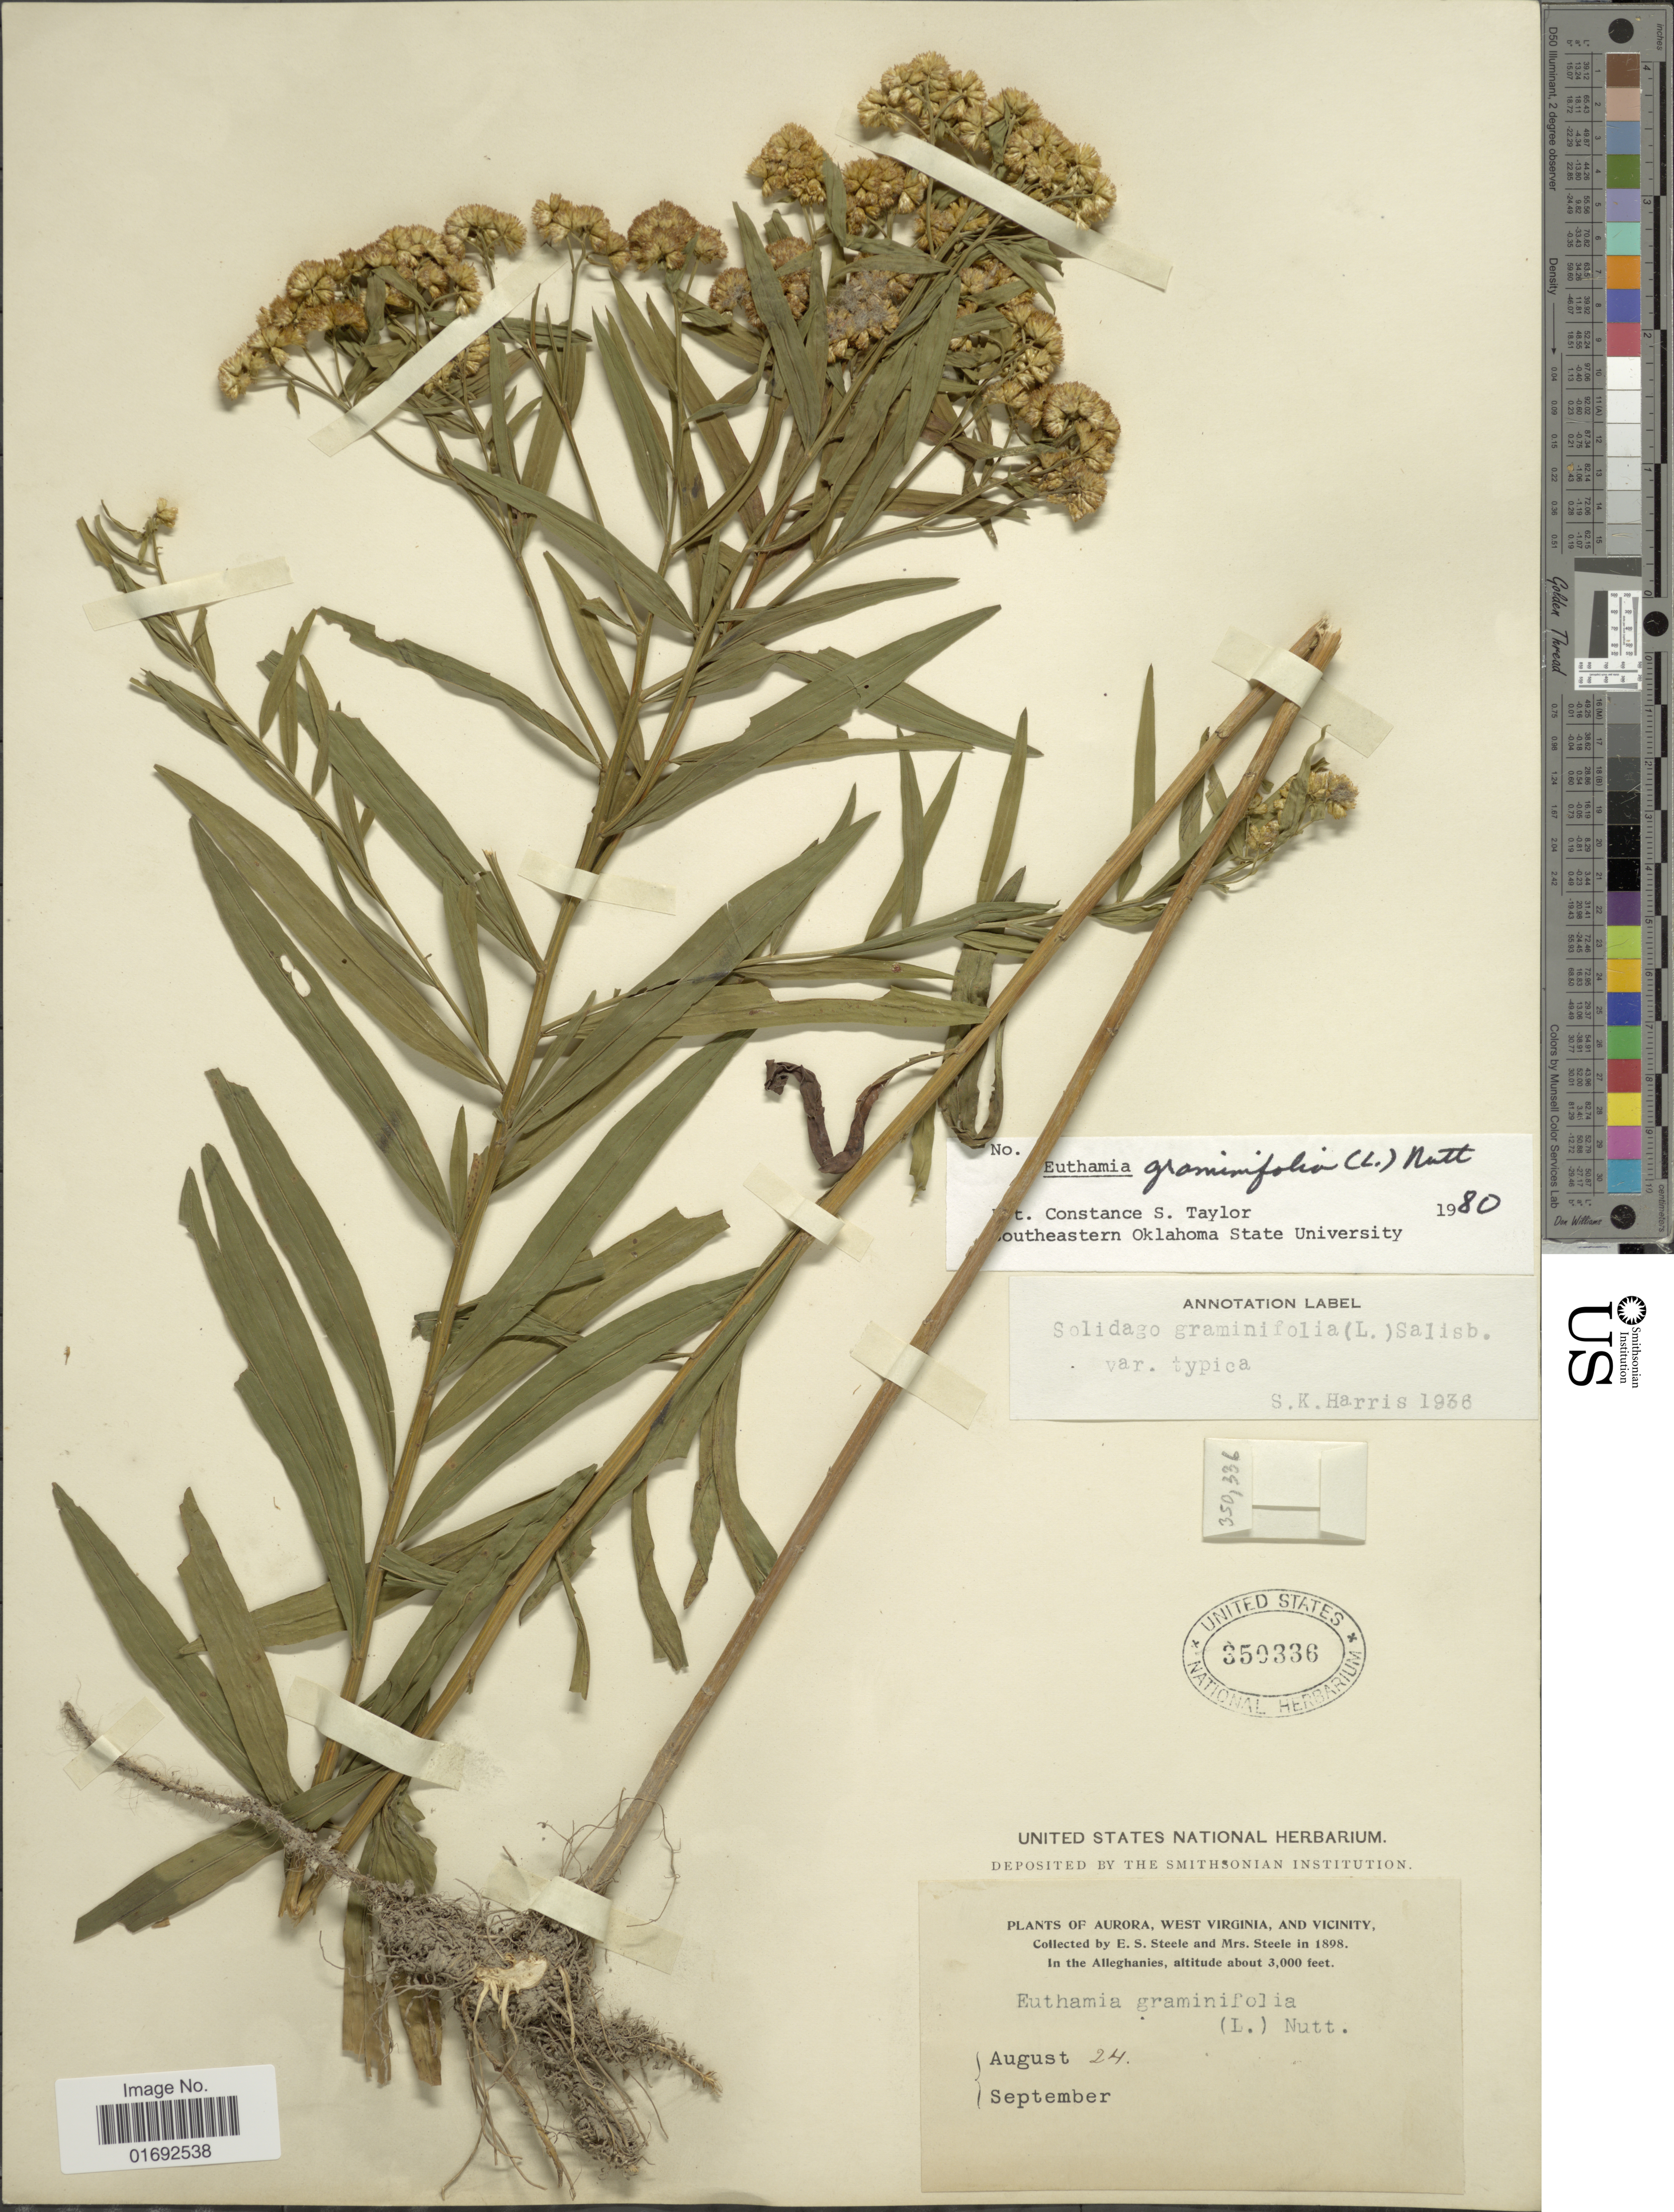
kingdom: Plantae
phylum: Tracheophyta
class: Magnoliopsida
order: Asterales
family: Asteraceae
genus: Euthamia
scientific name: Euthamia graminifolia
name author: (L.) Nutt.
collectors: E. Steele & Mrs. E. S. Steele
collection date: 1898-08-24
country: United States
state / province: West Virginia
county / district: Preston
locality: Aurora, West Virginia and Vicinity, in the Alleghanies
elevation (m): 914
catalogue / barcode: US 350336